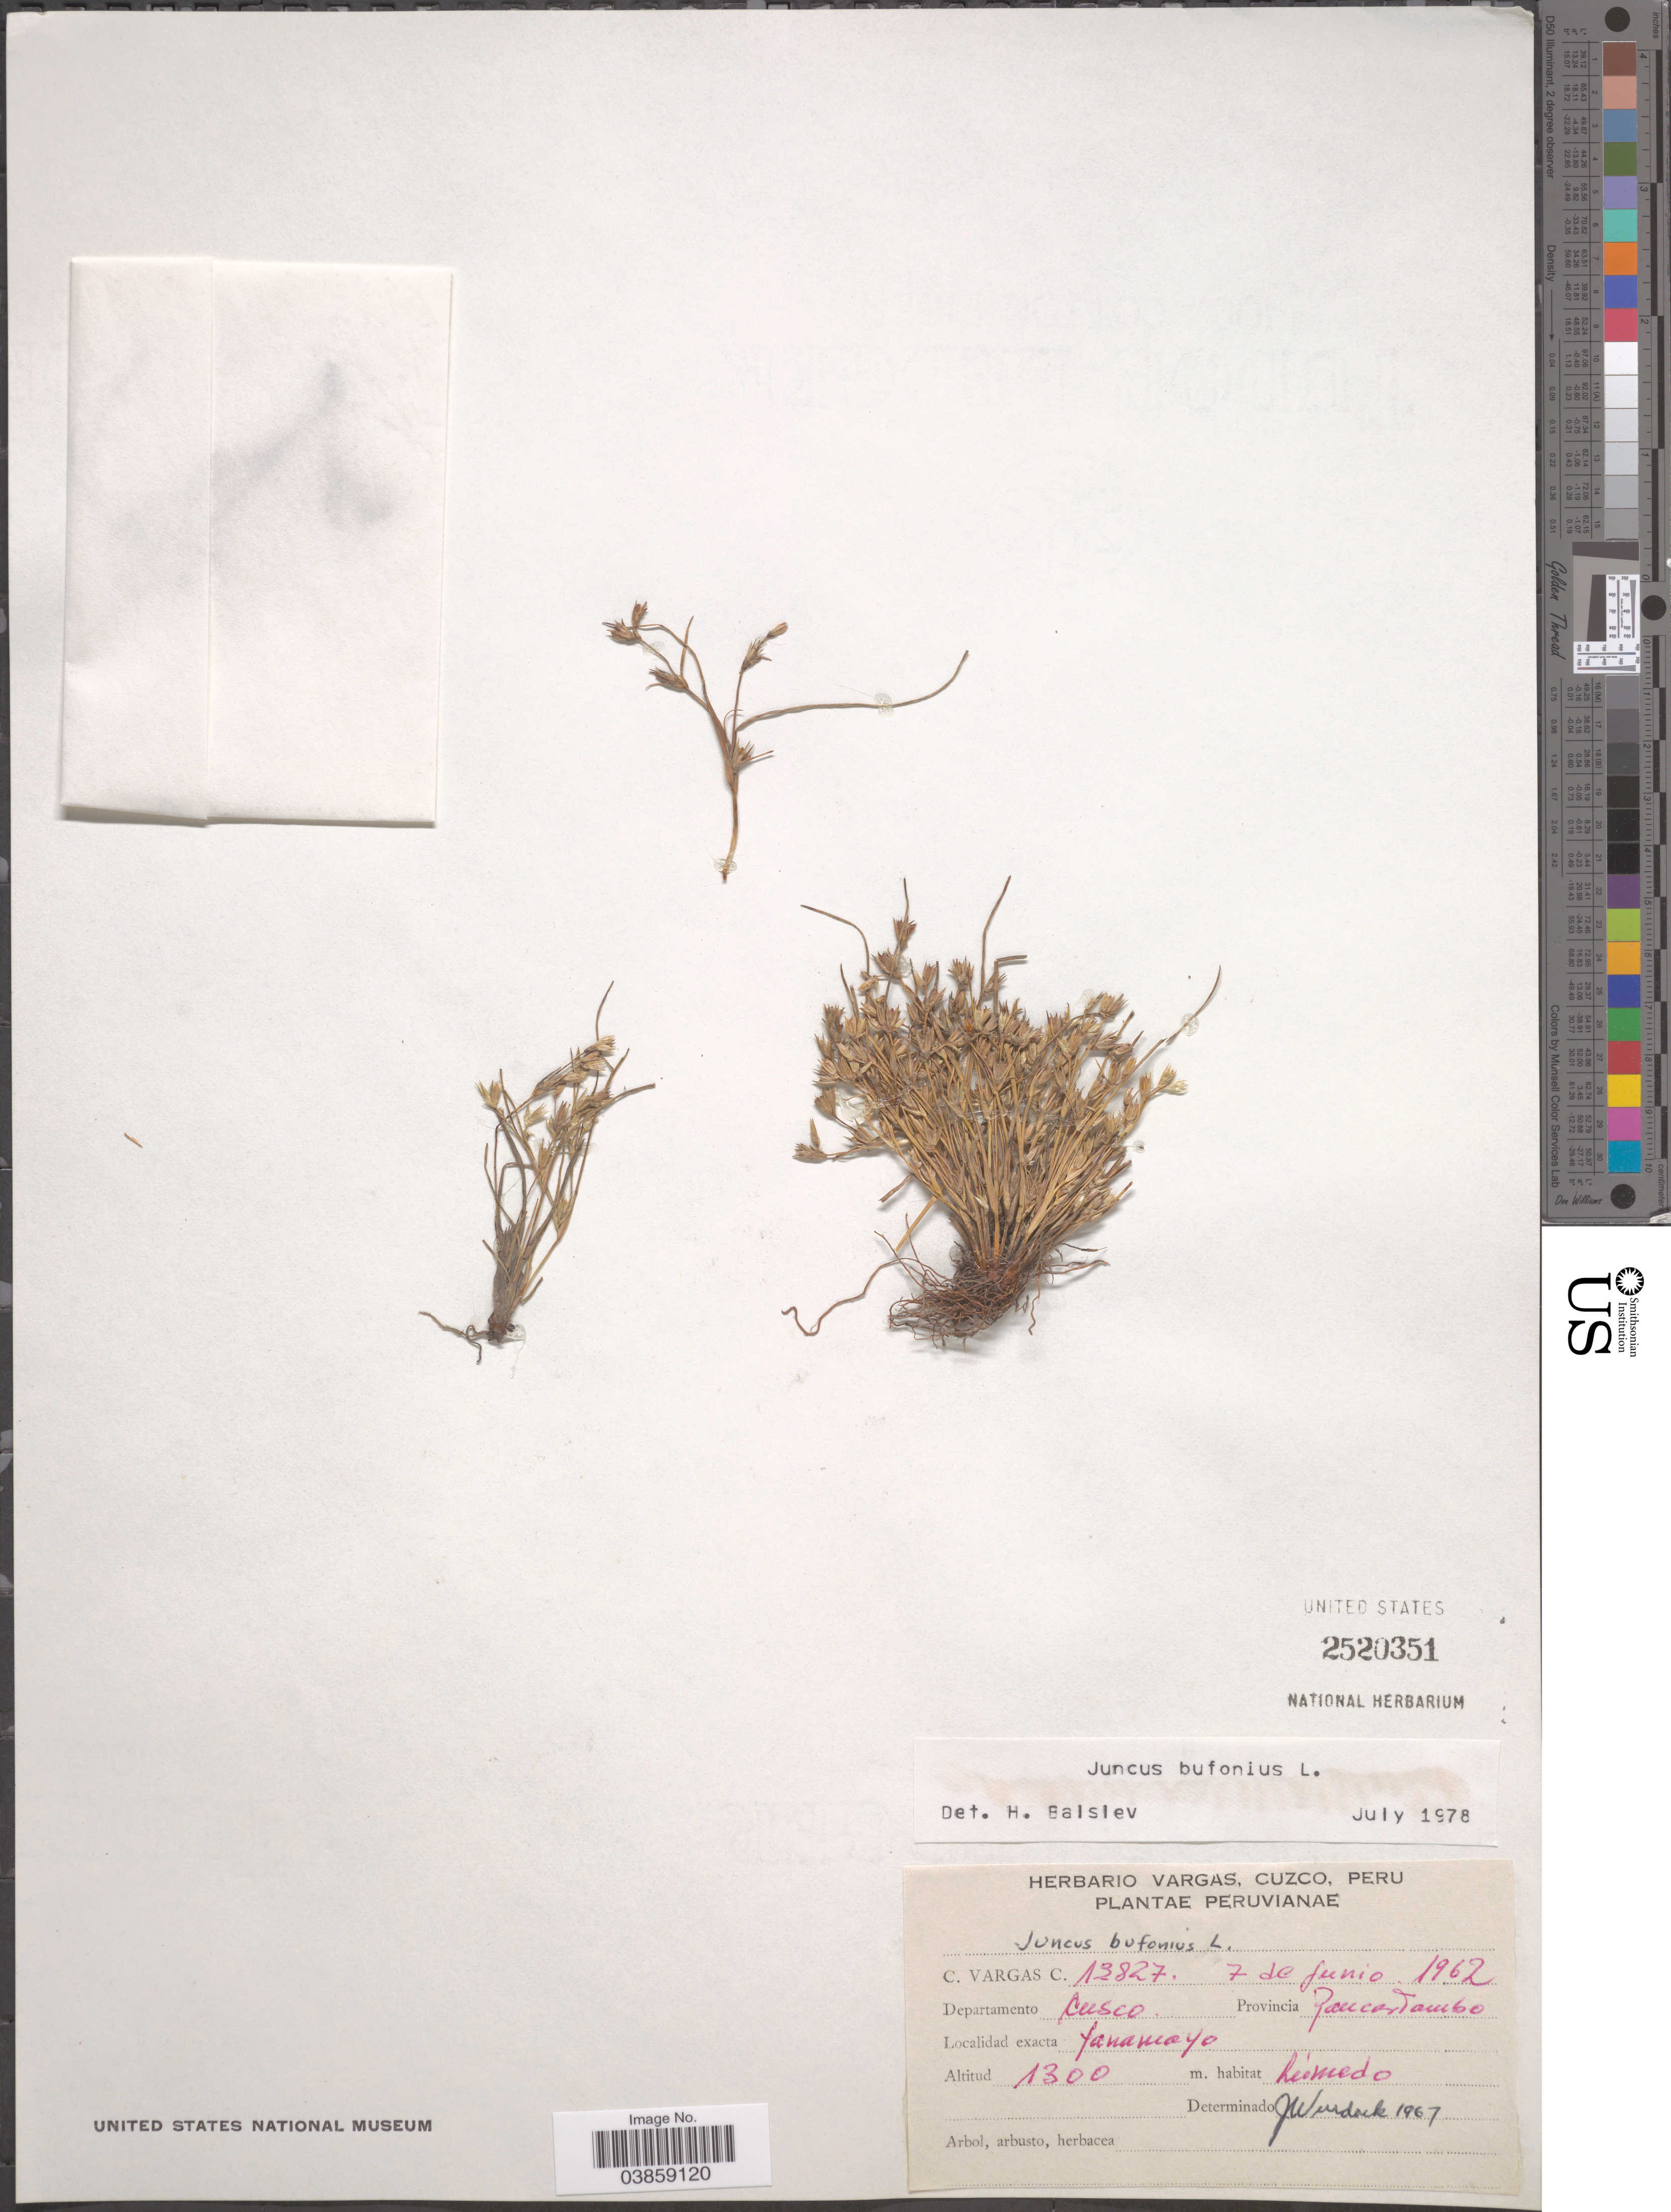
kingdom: Plantae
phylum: Tracheophyta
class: Liliopsida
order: Poales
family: Juncaceae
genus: Juncus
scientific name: Juncus bufonius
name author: L.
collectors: C. Vargas Calderón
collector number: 13827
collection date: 1962-06-07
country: Peru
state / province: Cusco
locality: Departamento Cusco. Provincia Paucartambo. Yanamayo.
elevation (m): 1300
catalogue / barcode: US 2520351